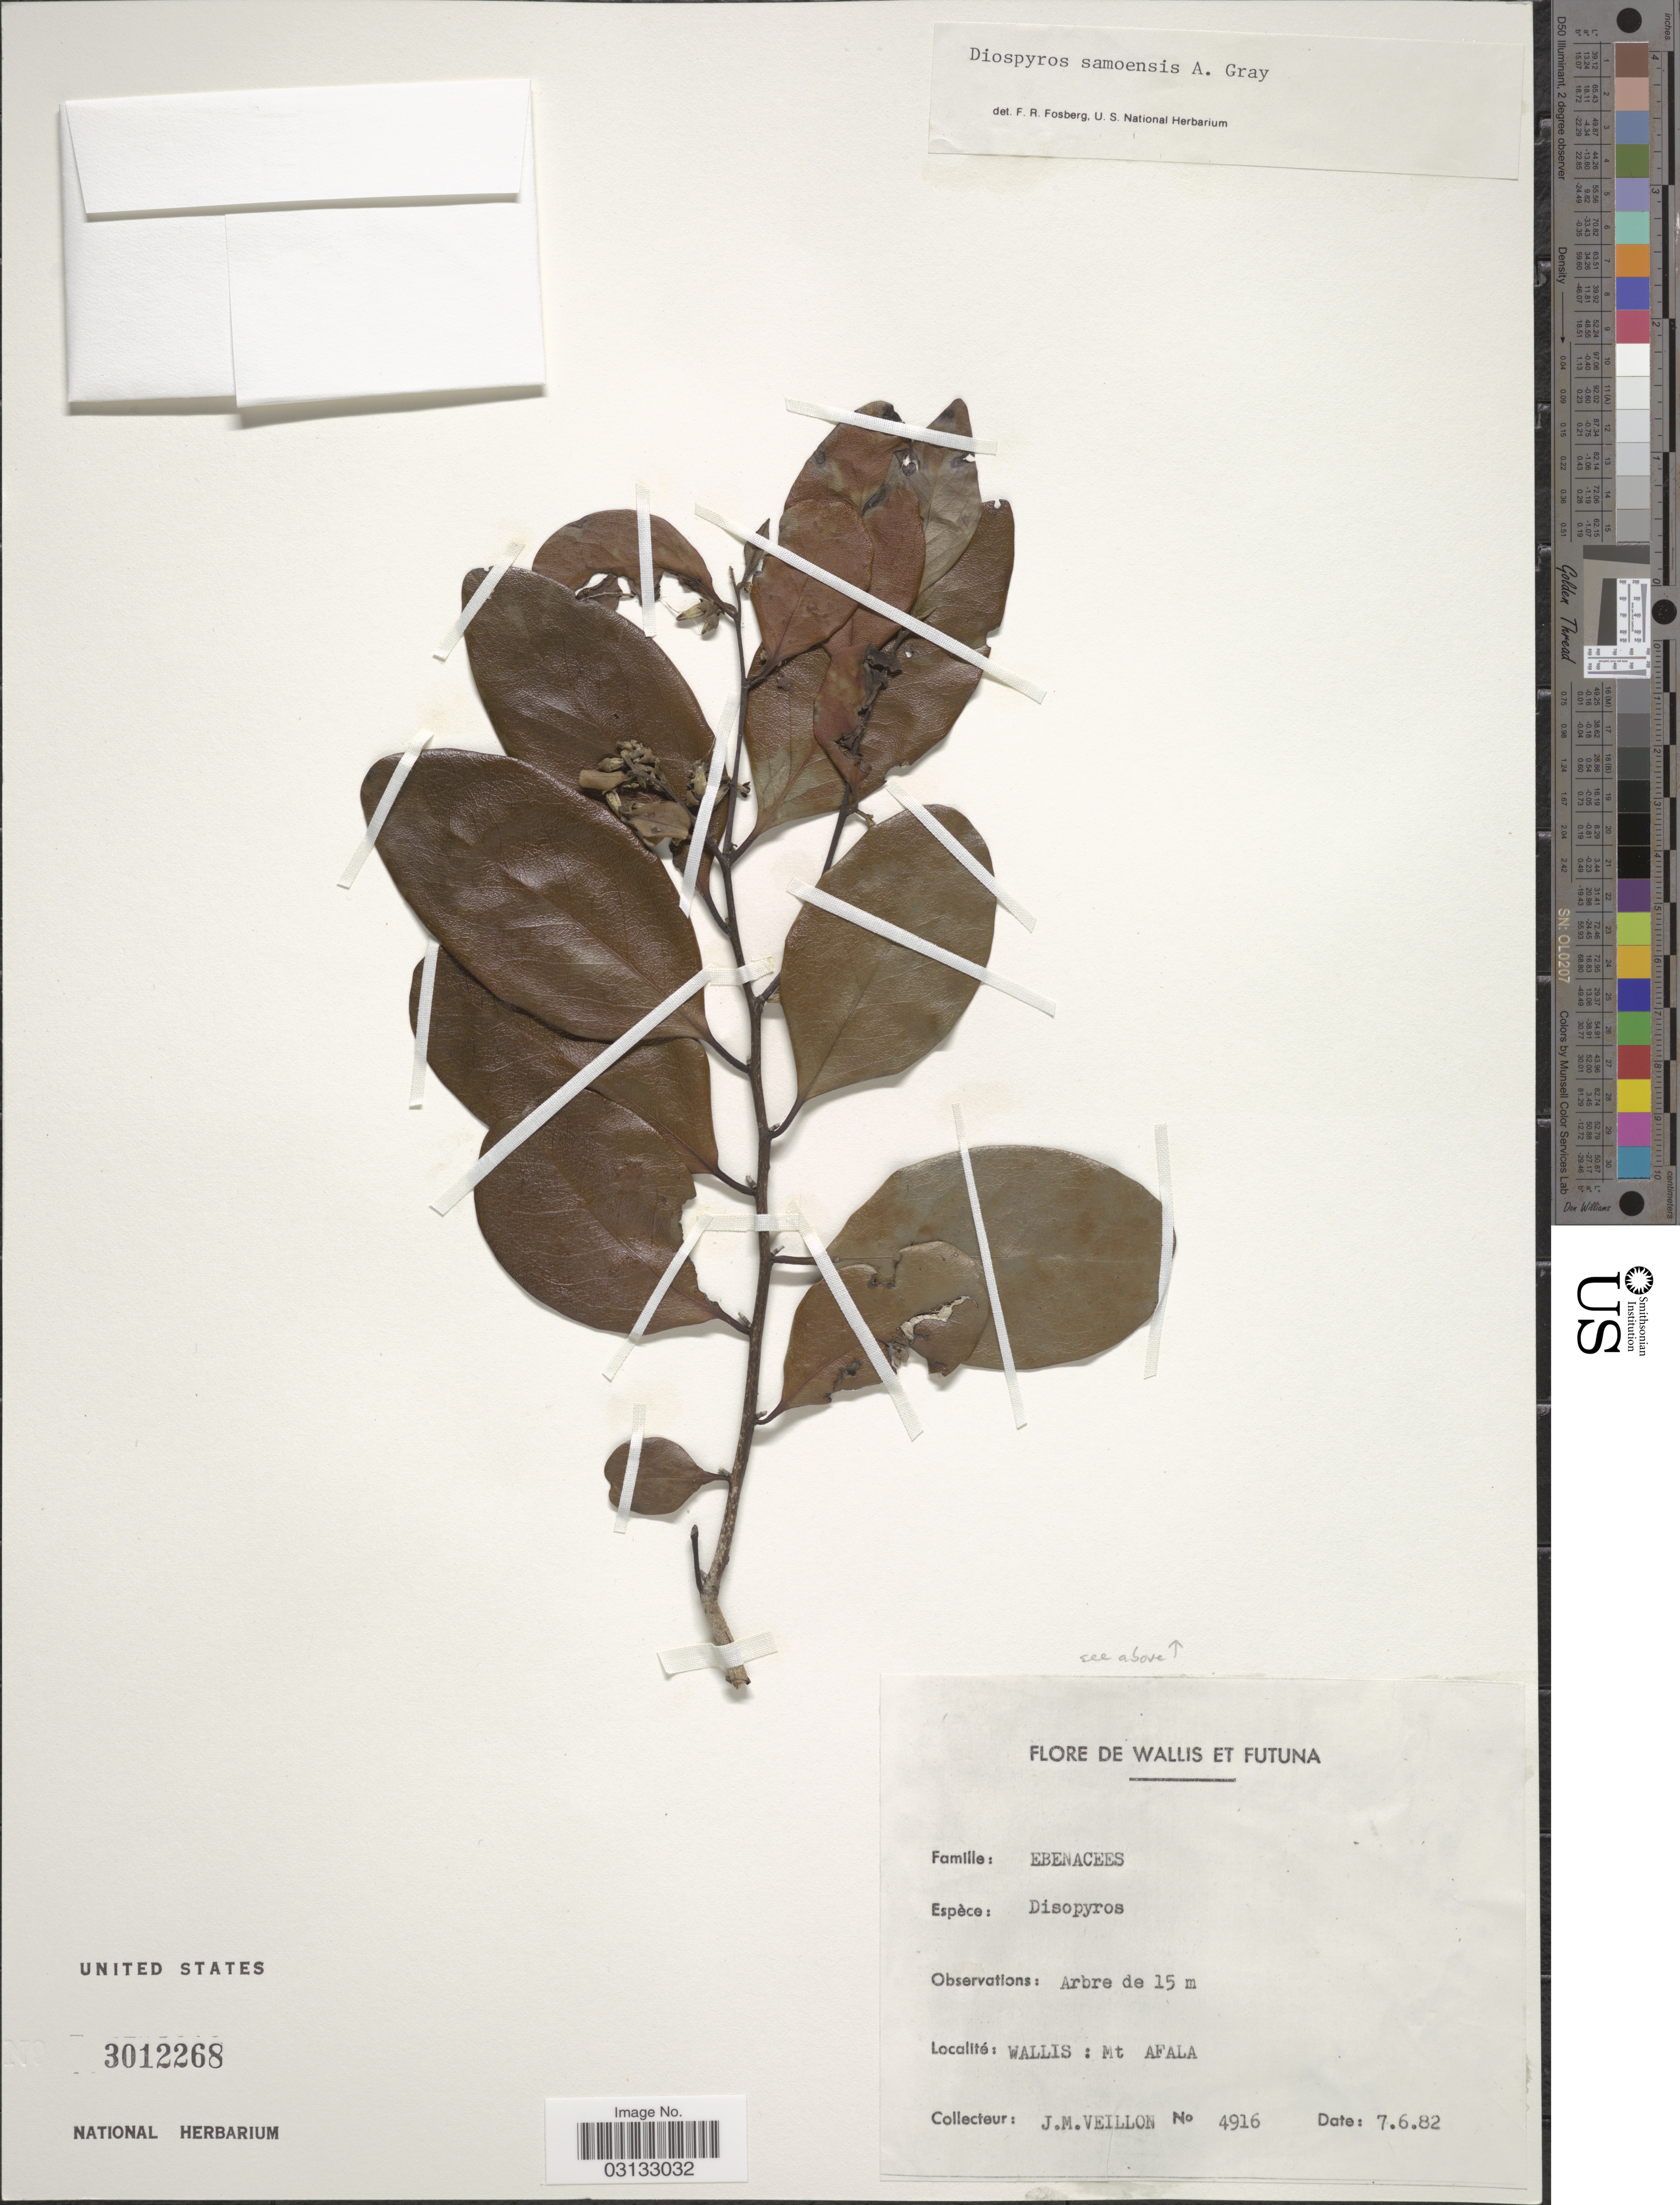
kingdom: Plantae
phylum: Tracheophyta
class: Magnoliopsida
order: Ericales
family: Ebenaceae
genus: Diospyros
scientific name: Diospyros sp.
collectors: J. Veillon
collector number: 4916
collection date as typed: Transcribed d/m/y: 7/6/82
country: Wallis and Futuna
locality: De Wallis et Futuna, Wallis: Mt Afala.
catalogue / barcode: US 3012268